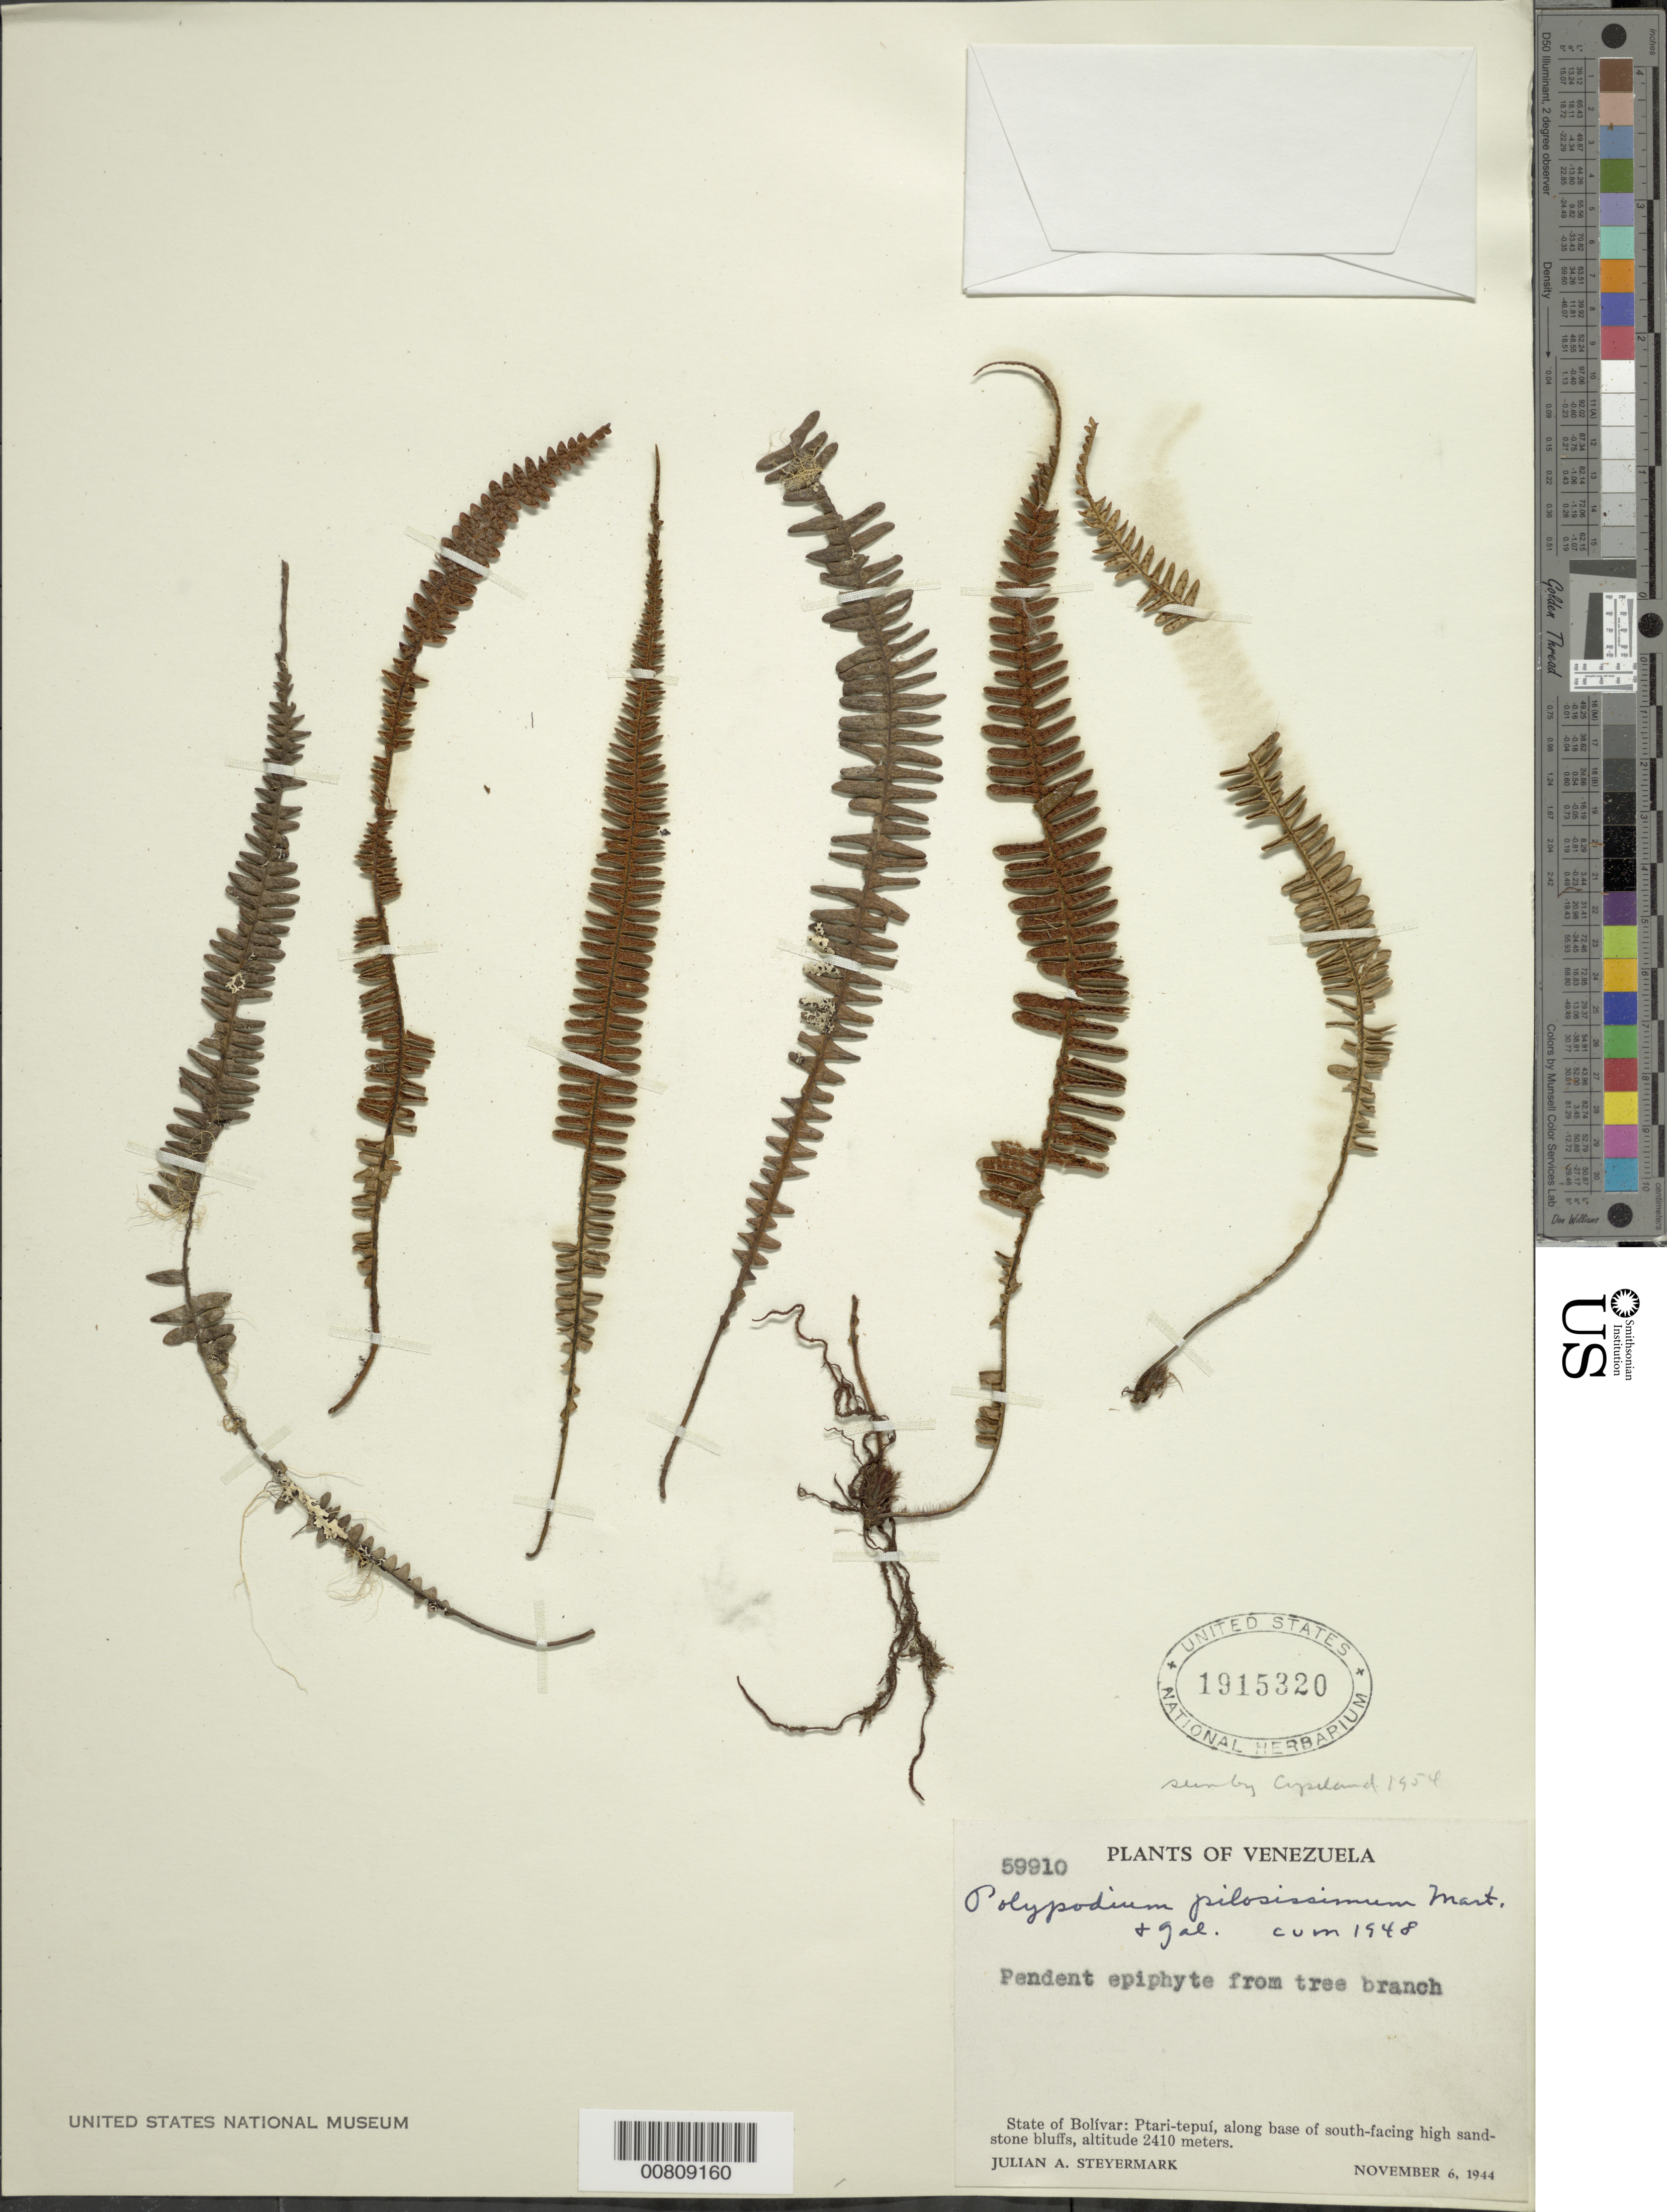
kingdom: Plantae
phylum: Tracheophyta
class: Polypodiopsida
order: Polypodiales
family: Polypodiaceae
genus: Melpomene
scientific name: Melpomene xiphopteroides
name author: (Liebm.) A.R. Sm. & R.C. Moran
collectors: J. Steyermark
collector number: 59910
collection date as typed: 6-Nov-44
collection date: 1944-11-06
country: Venezuela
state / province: Bolívar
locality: Ptari-tepuí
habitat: Base of south-facing high sandstone bluffs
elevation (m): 2410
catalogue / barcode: US 1915320